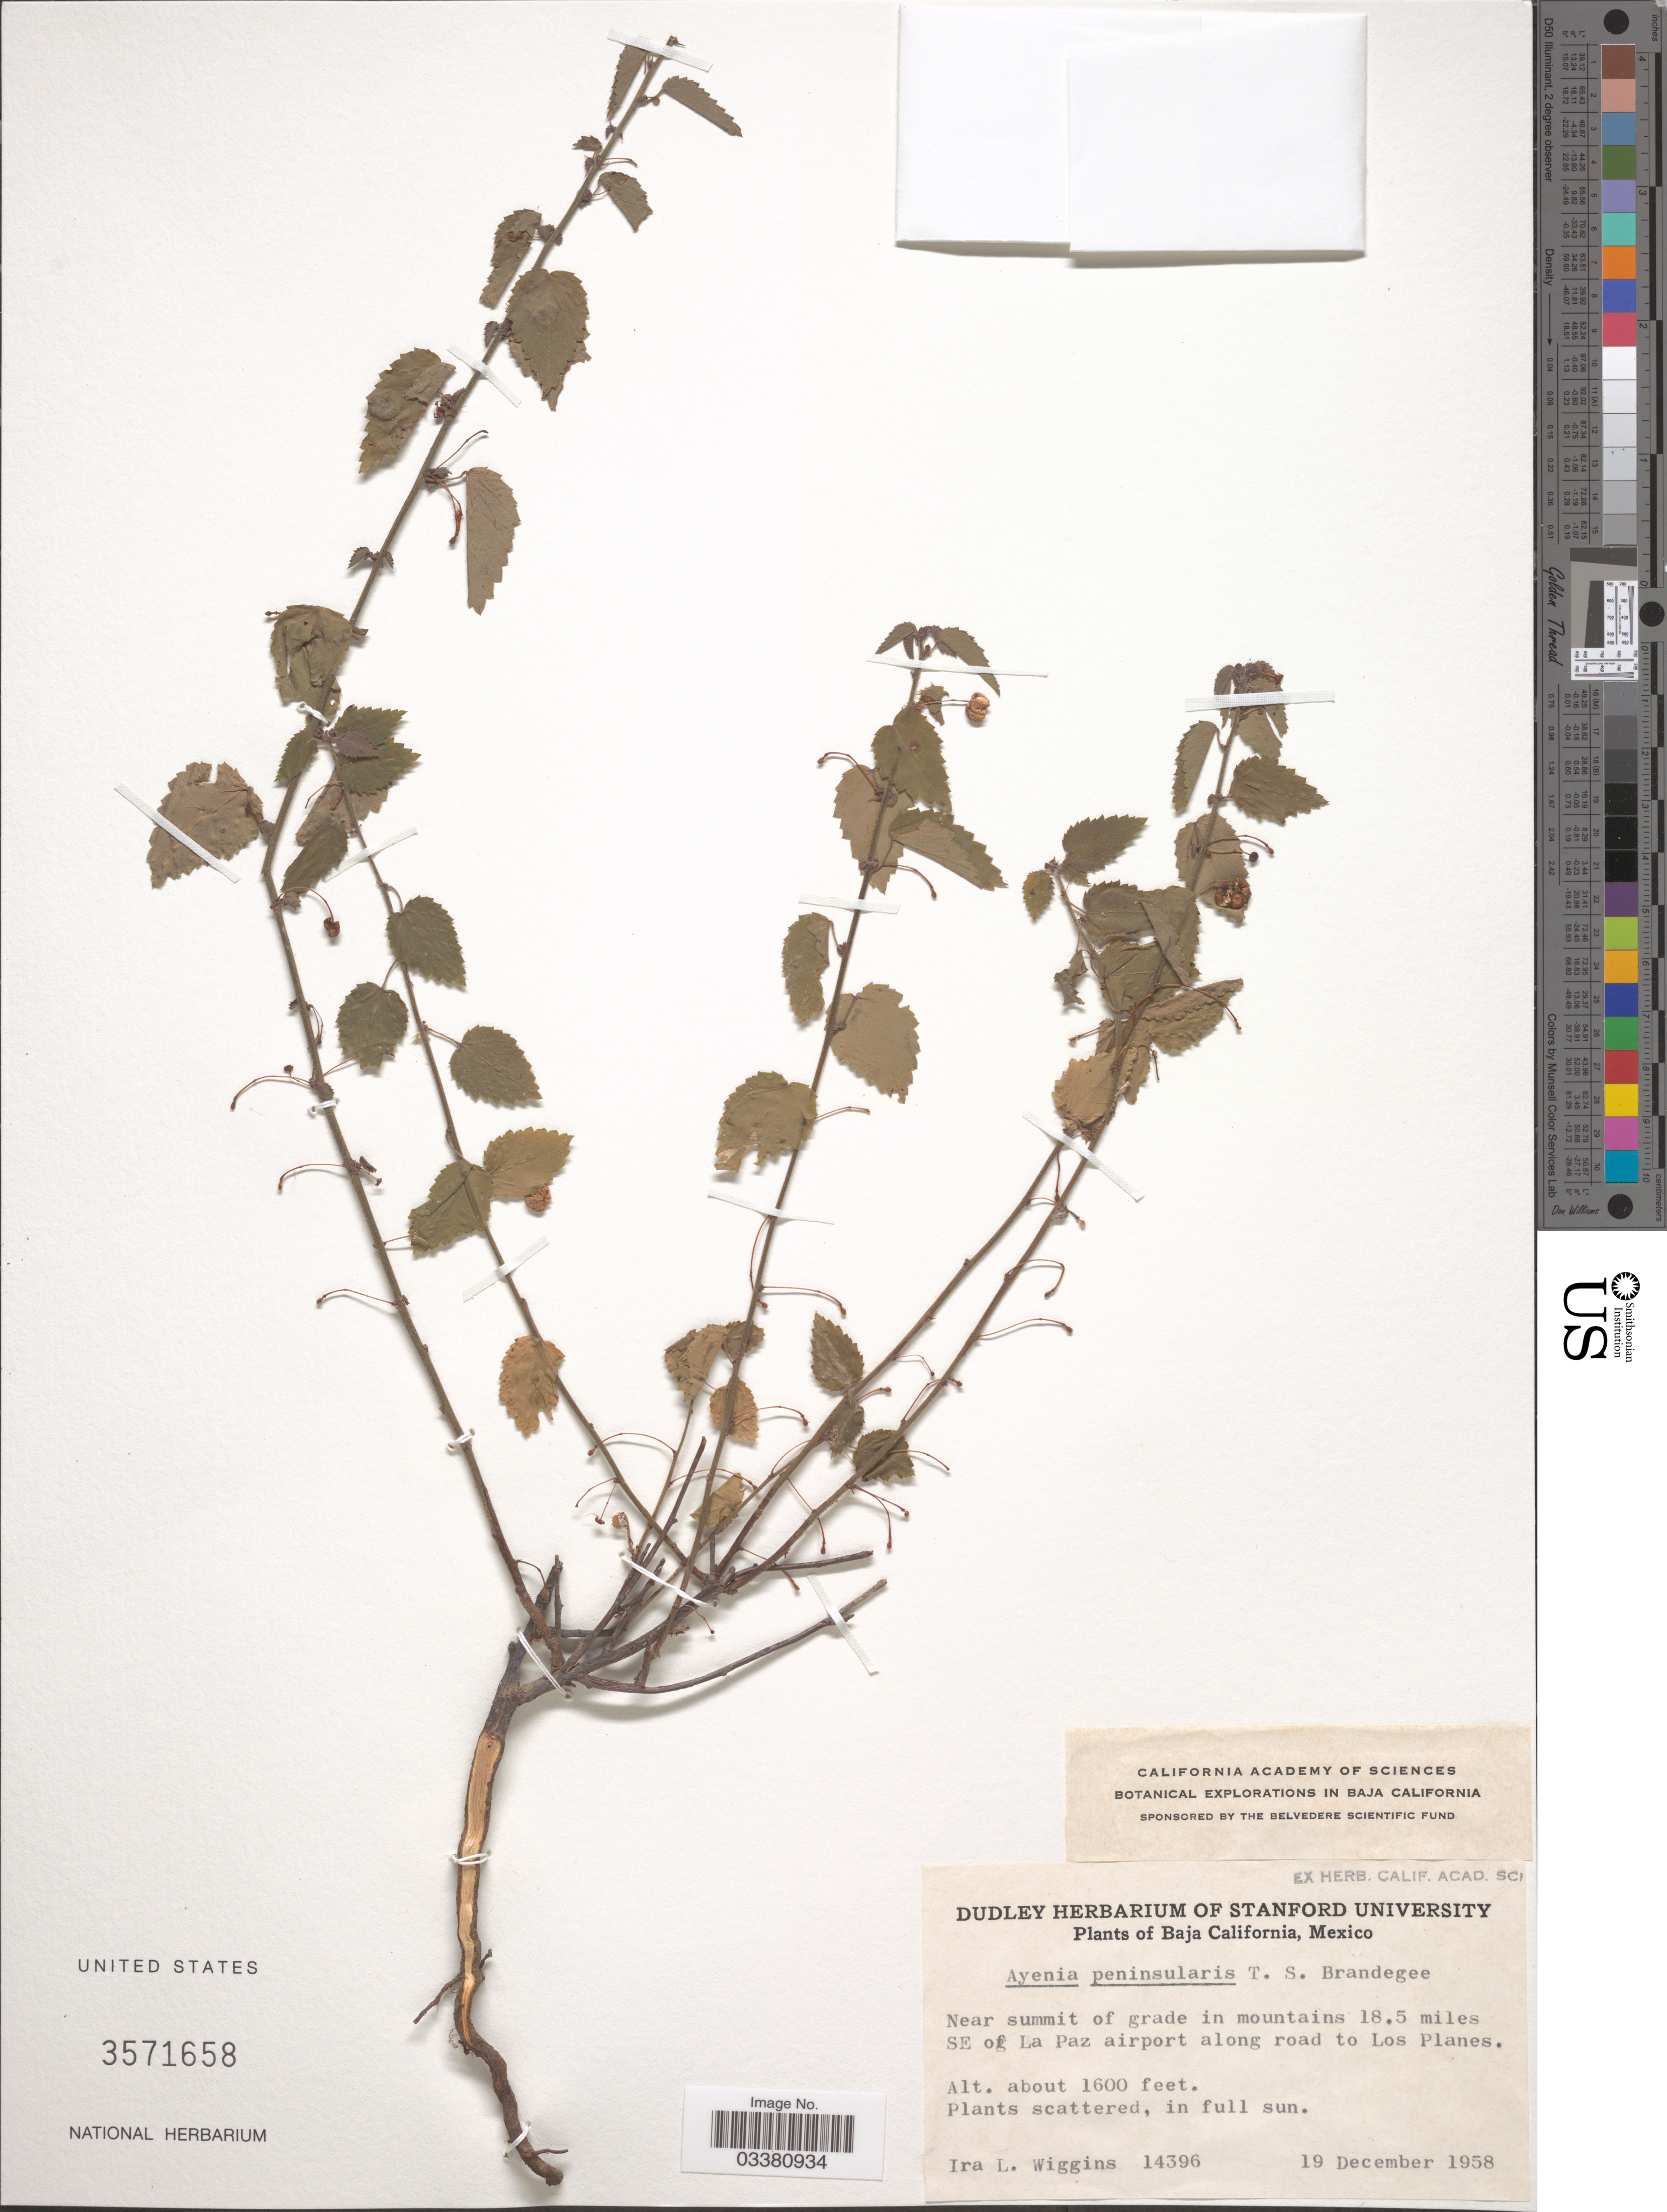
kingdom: Plantae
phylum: Tracheophyta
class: Magnoliopsida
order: Malvales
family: Malvaceae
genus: Ayenia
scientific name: Ayenia peninsularis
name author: Brandegee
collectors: I. L. Wiggins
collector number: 14396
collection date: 1958-12-19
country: Mexico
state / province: Baja California Sur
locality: Near summit of grade in mountains 18.5 miles SE of La Paz airport along road to Los Planes.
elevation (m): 488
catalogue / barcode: US 3571658